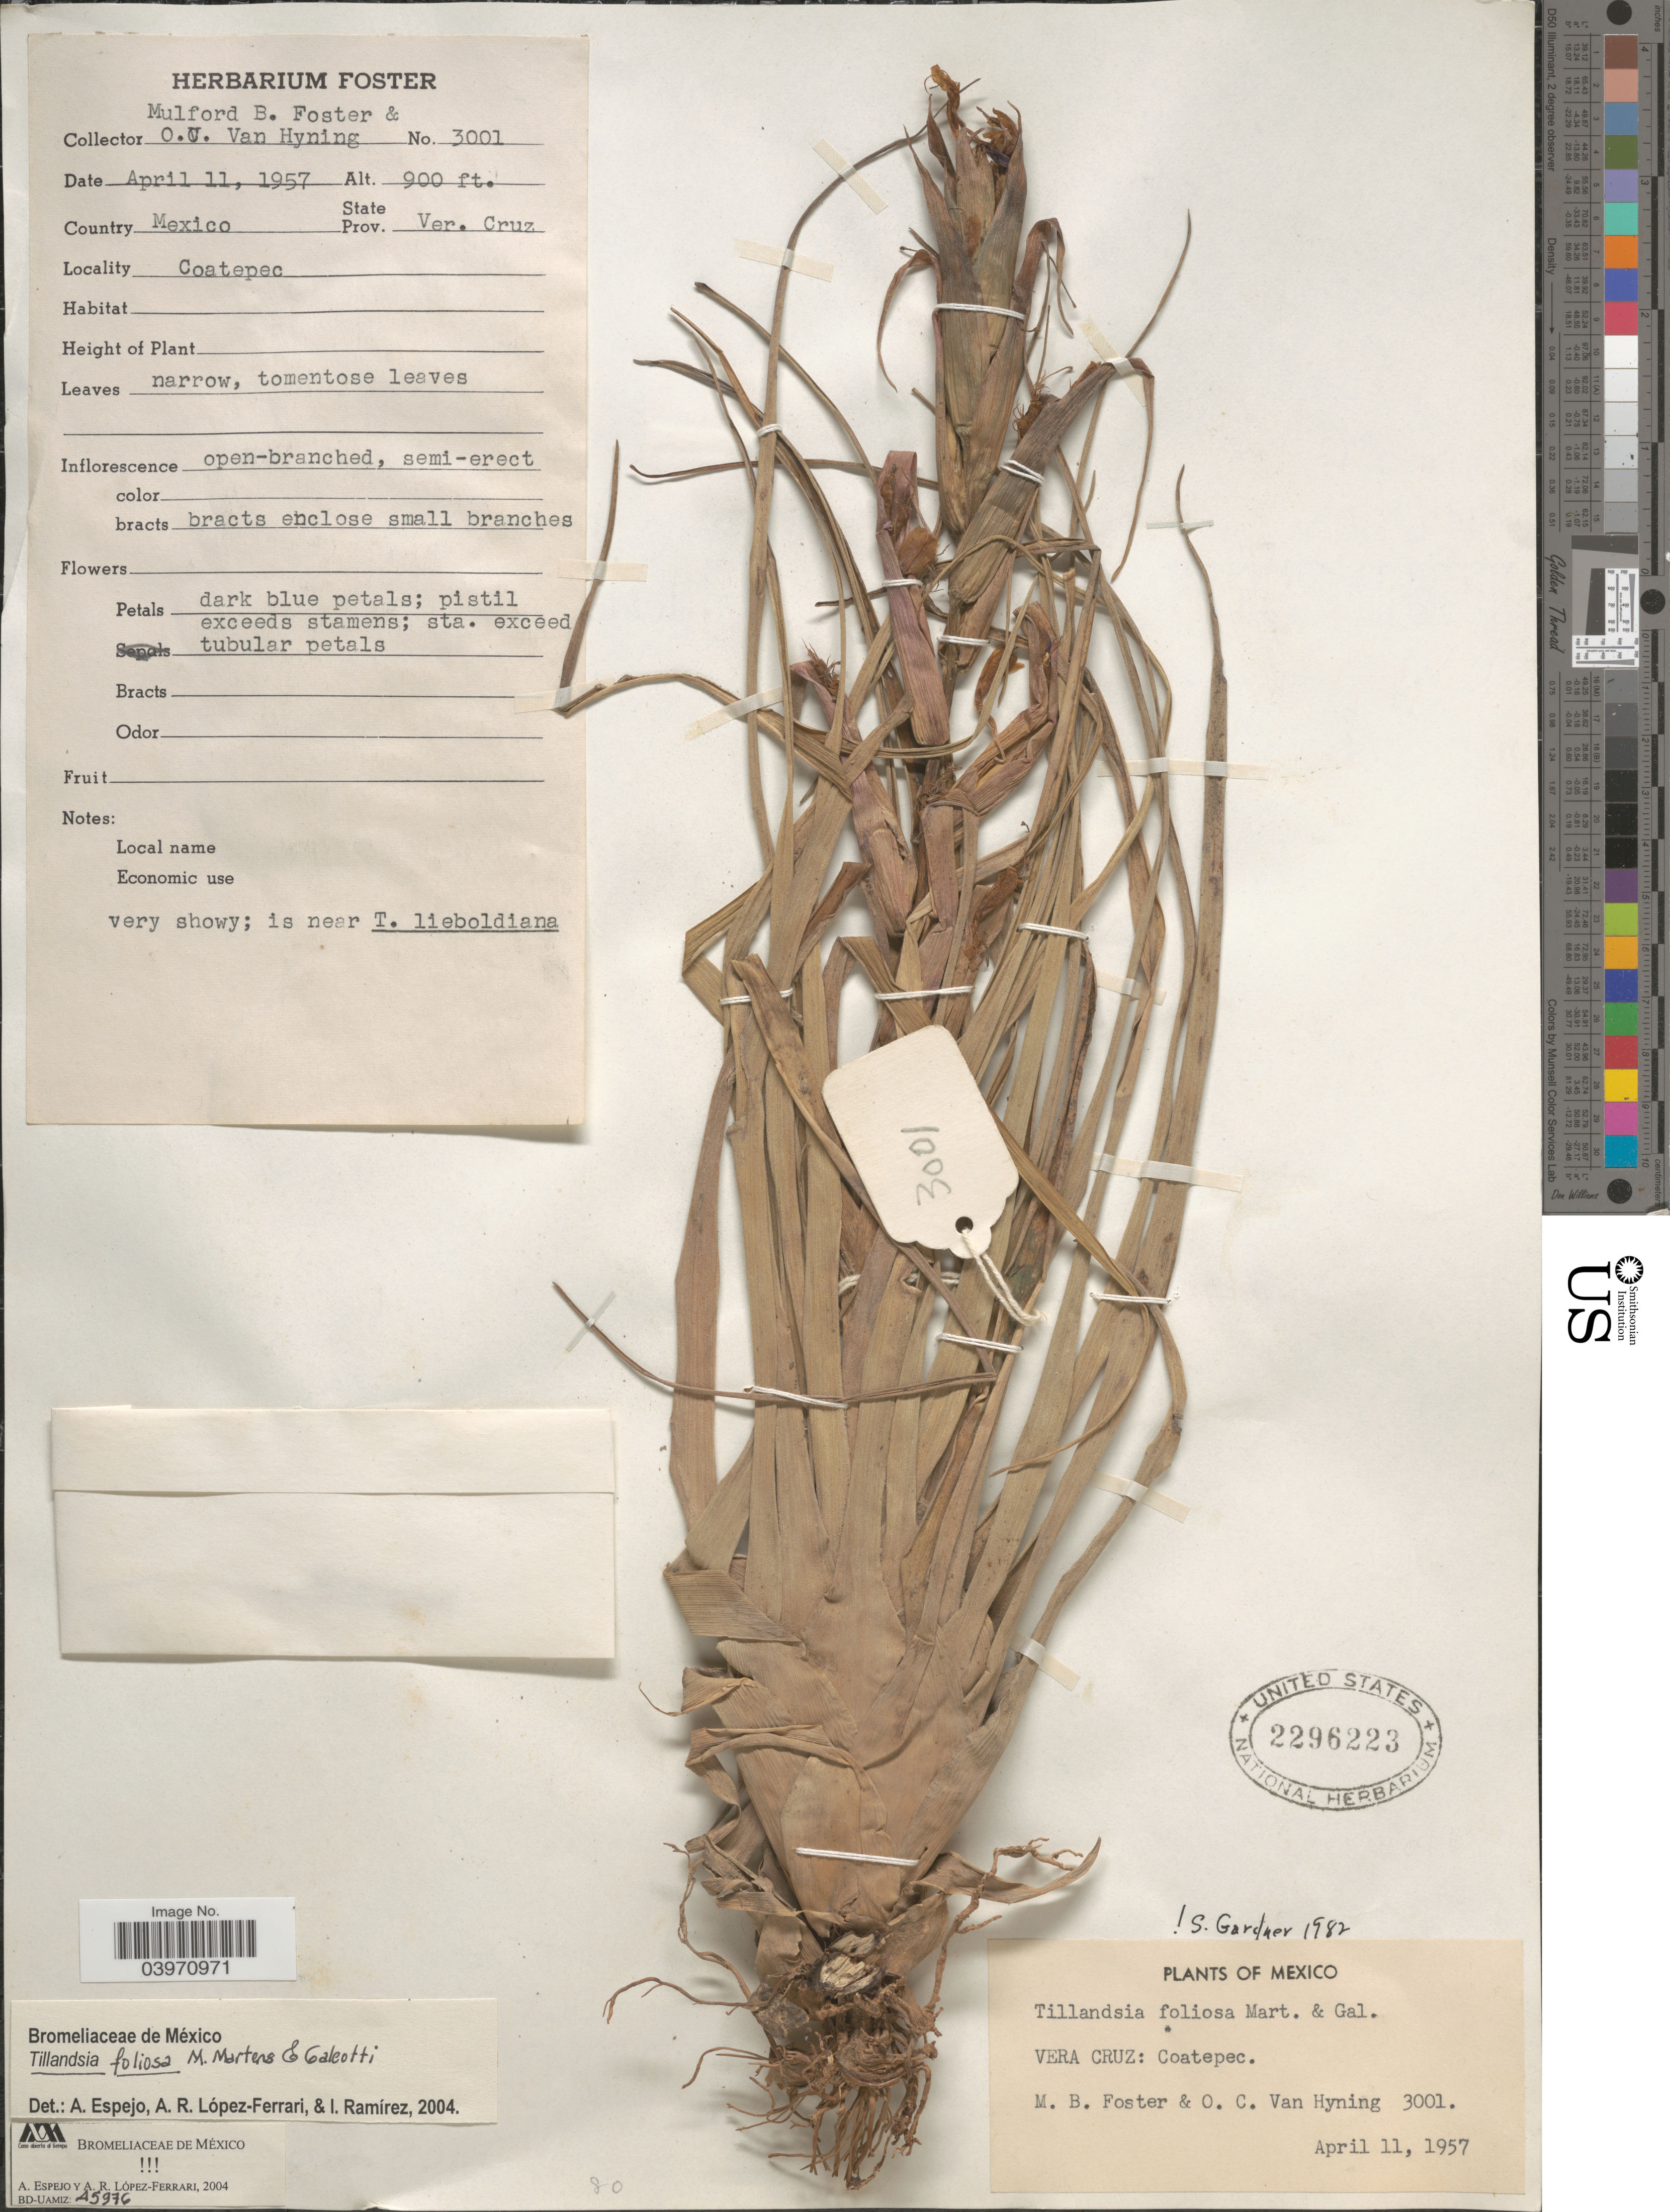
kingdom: Plantae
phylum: Tracheophyta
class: Liliopsida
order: Poales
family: Bromeliaceae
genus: Tillandsia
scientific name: Tillandsia foliosa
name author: M. Martens & Galeotti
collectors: M. B. Foster & O. Van Hyning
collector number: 3001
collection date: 1957-04-11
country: Mexico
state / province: Veracruz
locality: State Prov. Vera Cruz. Coatepec.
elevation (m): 274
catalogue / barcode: US 2296223